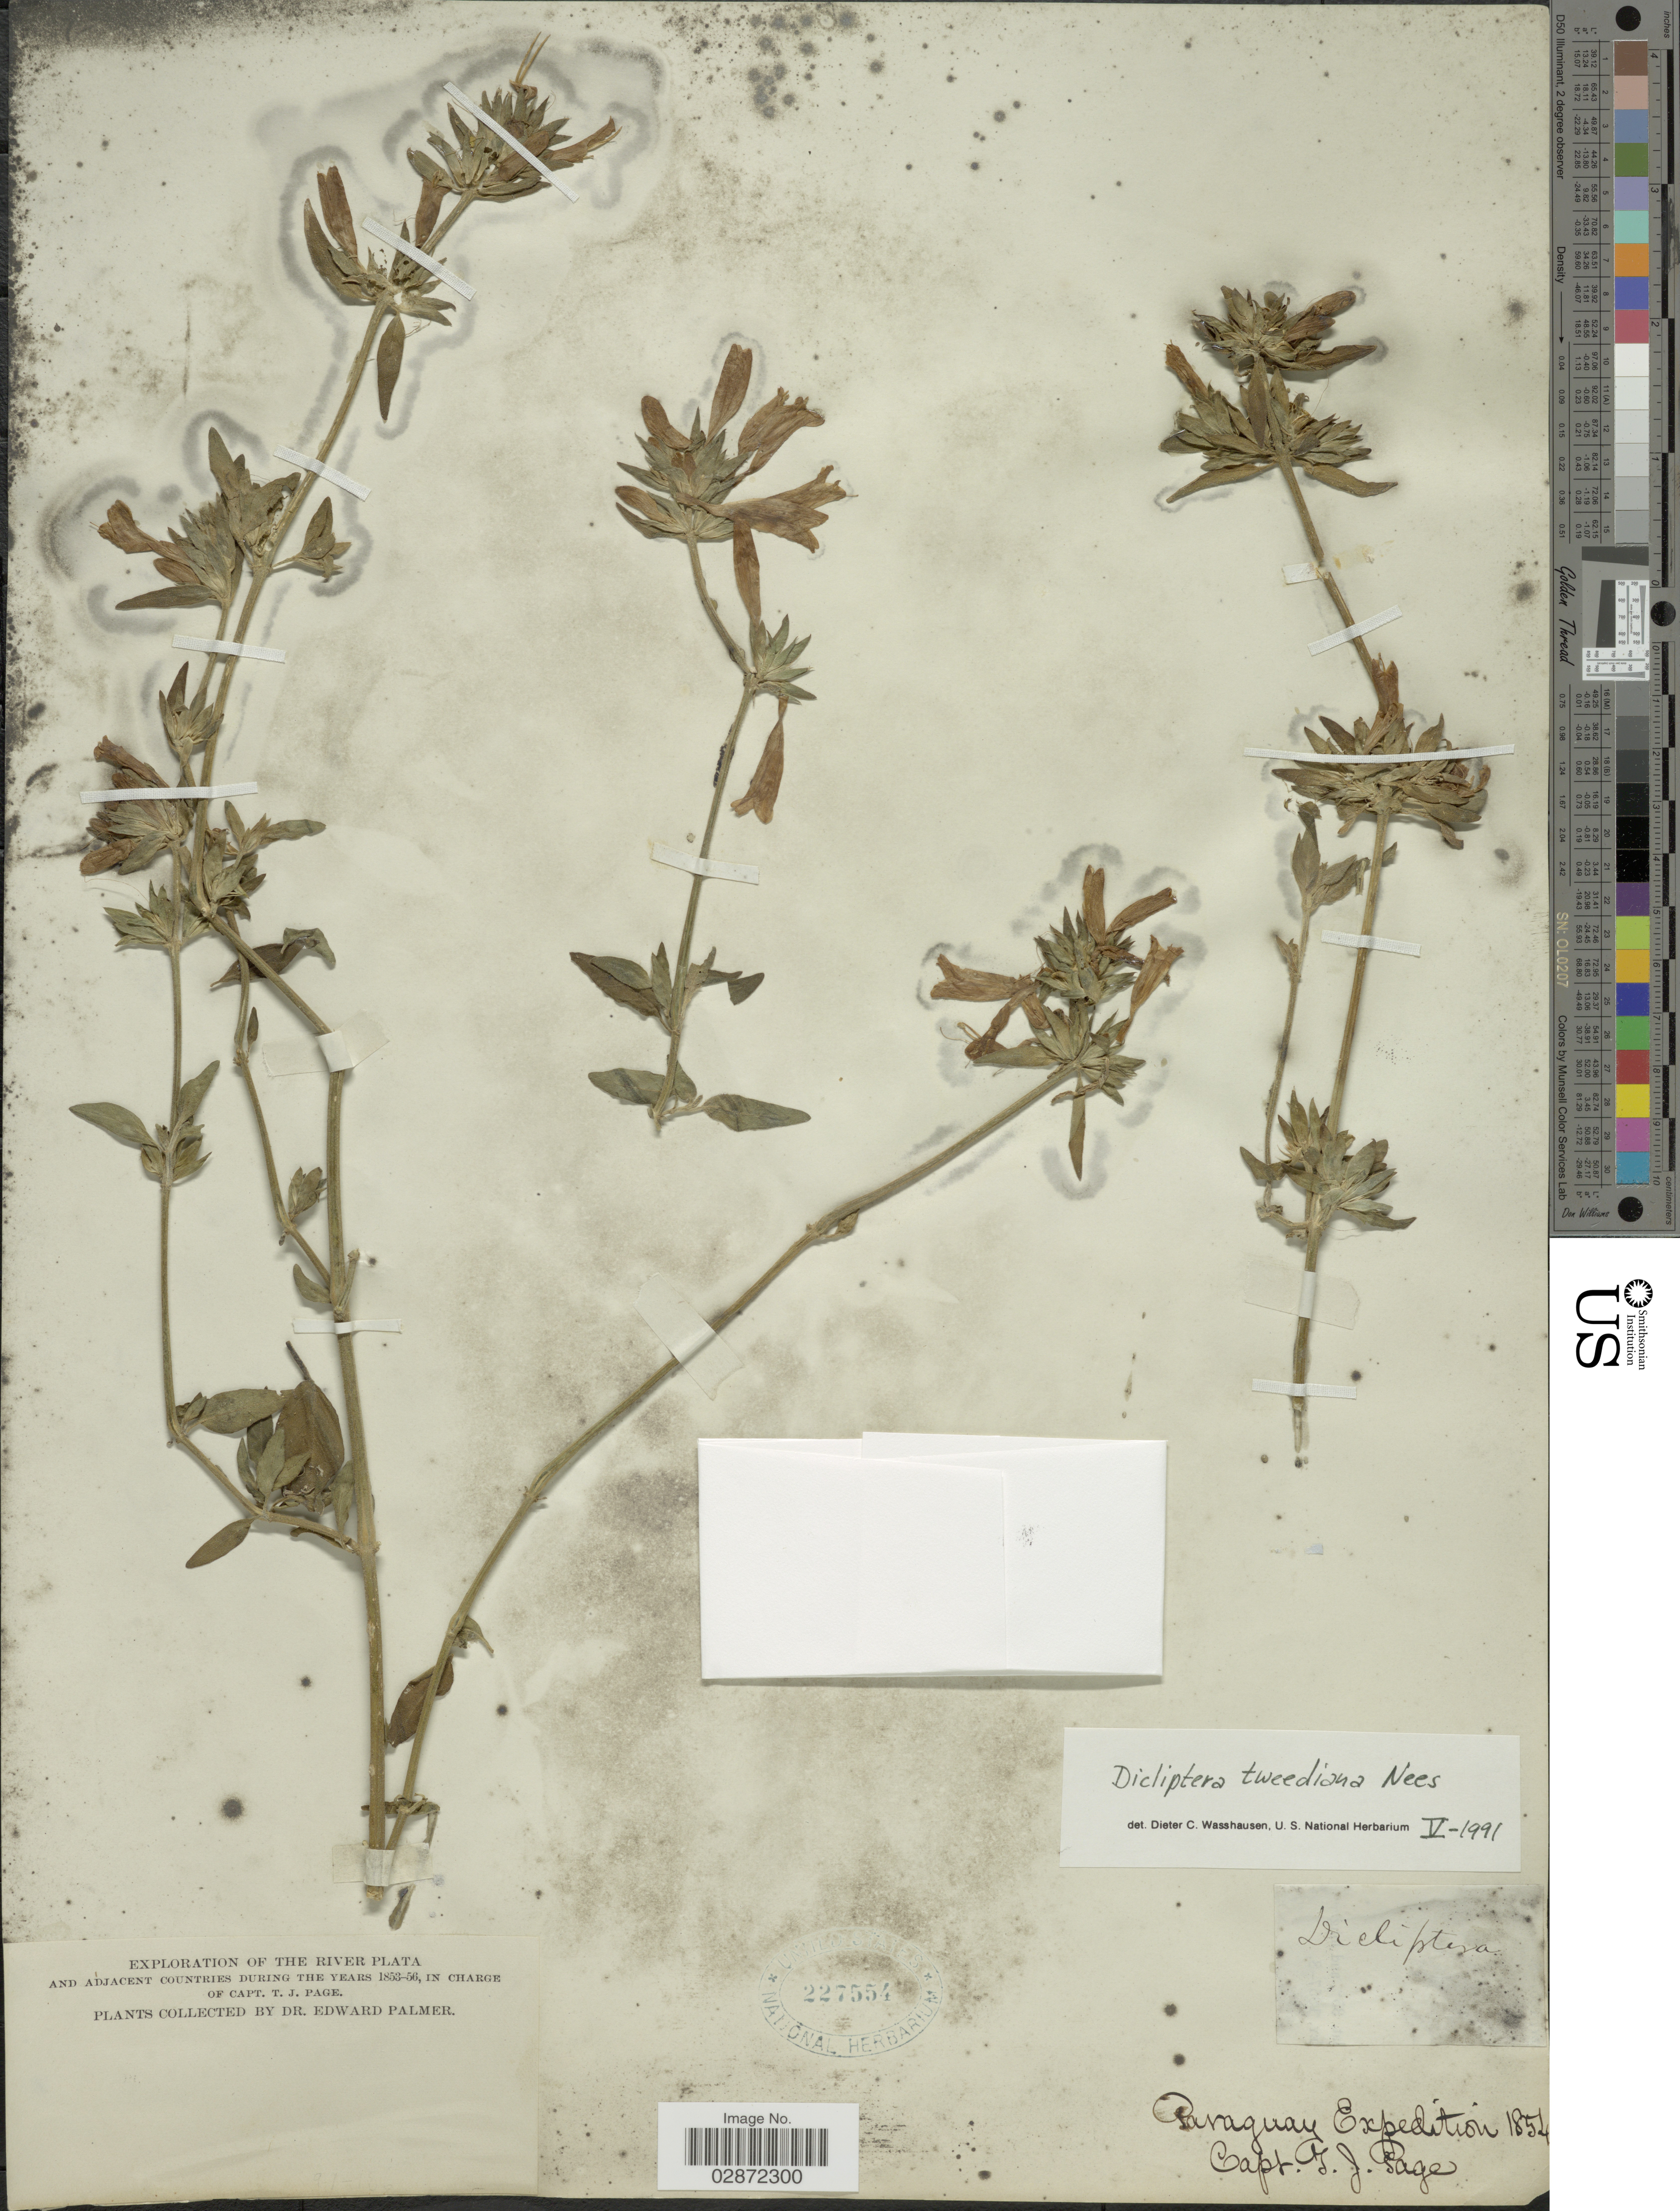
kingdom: Plantae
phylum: Tracheophyta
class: Magnoliopsida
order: Lamiales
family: Acanthaceae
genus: Dicliptera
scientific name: Dicliptera squarrosa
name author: Nees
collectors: E. Palmer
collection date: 1854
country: Paraguay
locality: River Plata.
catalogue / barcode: US 227554